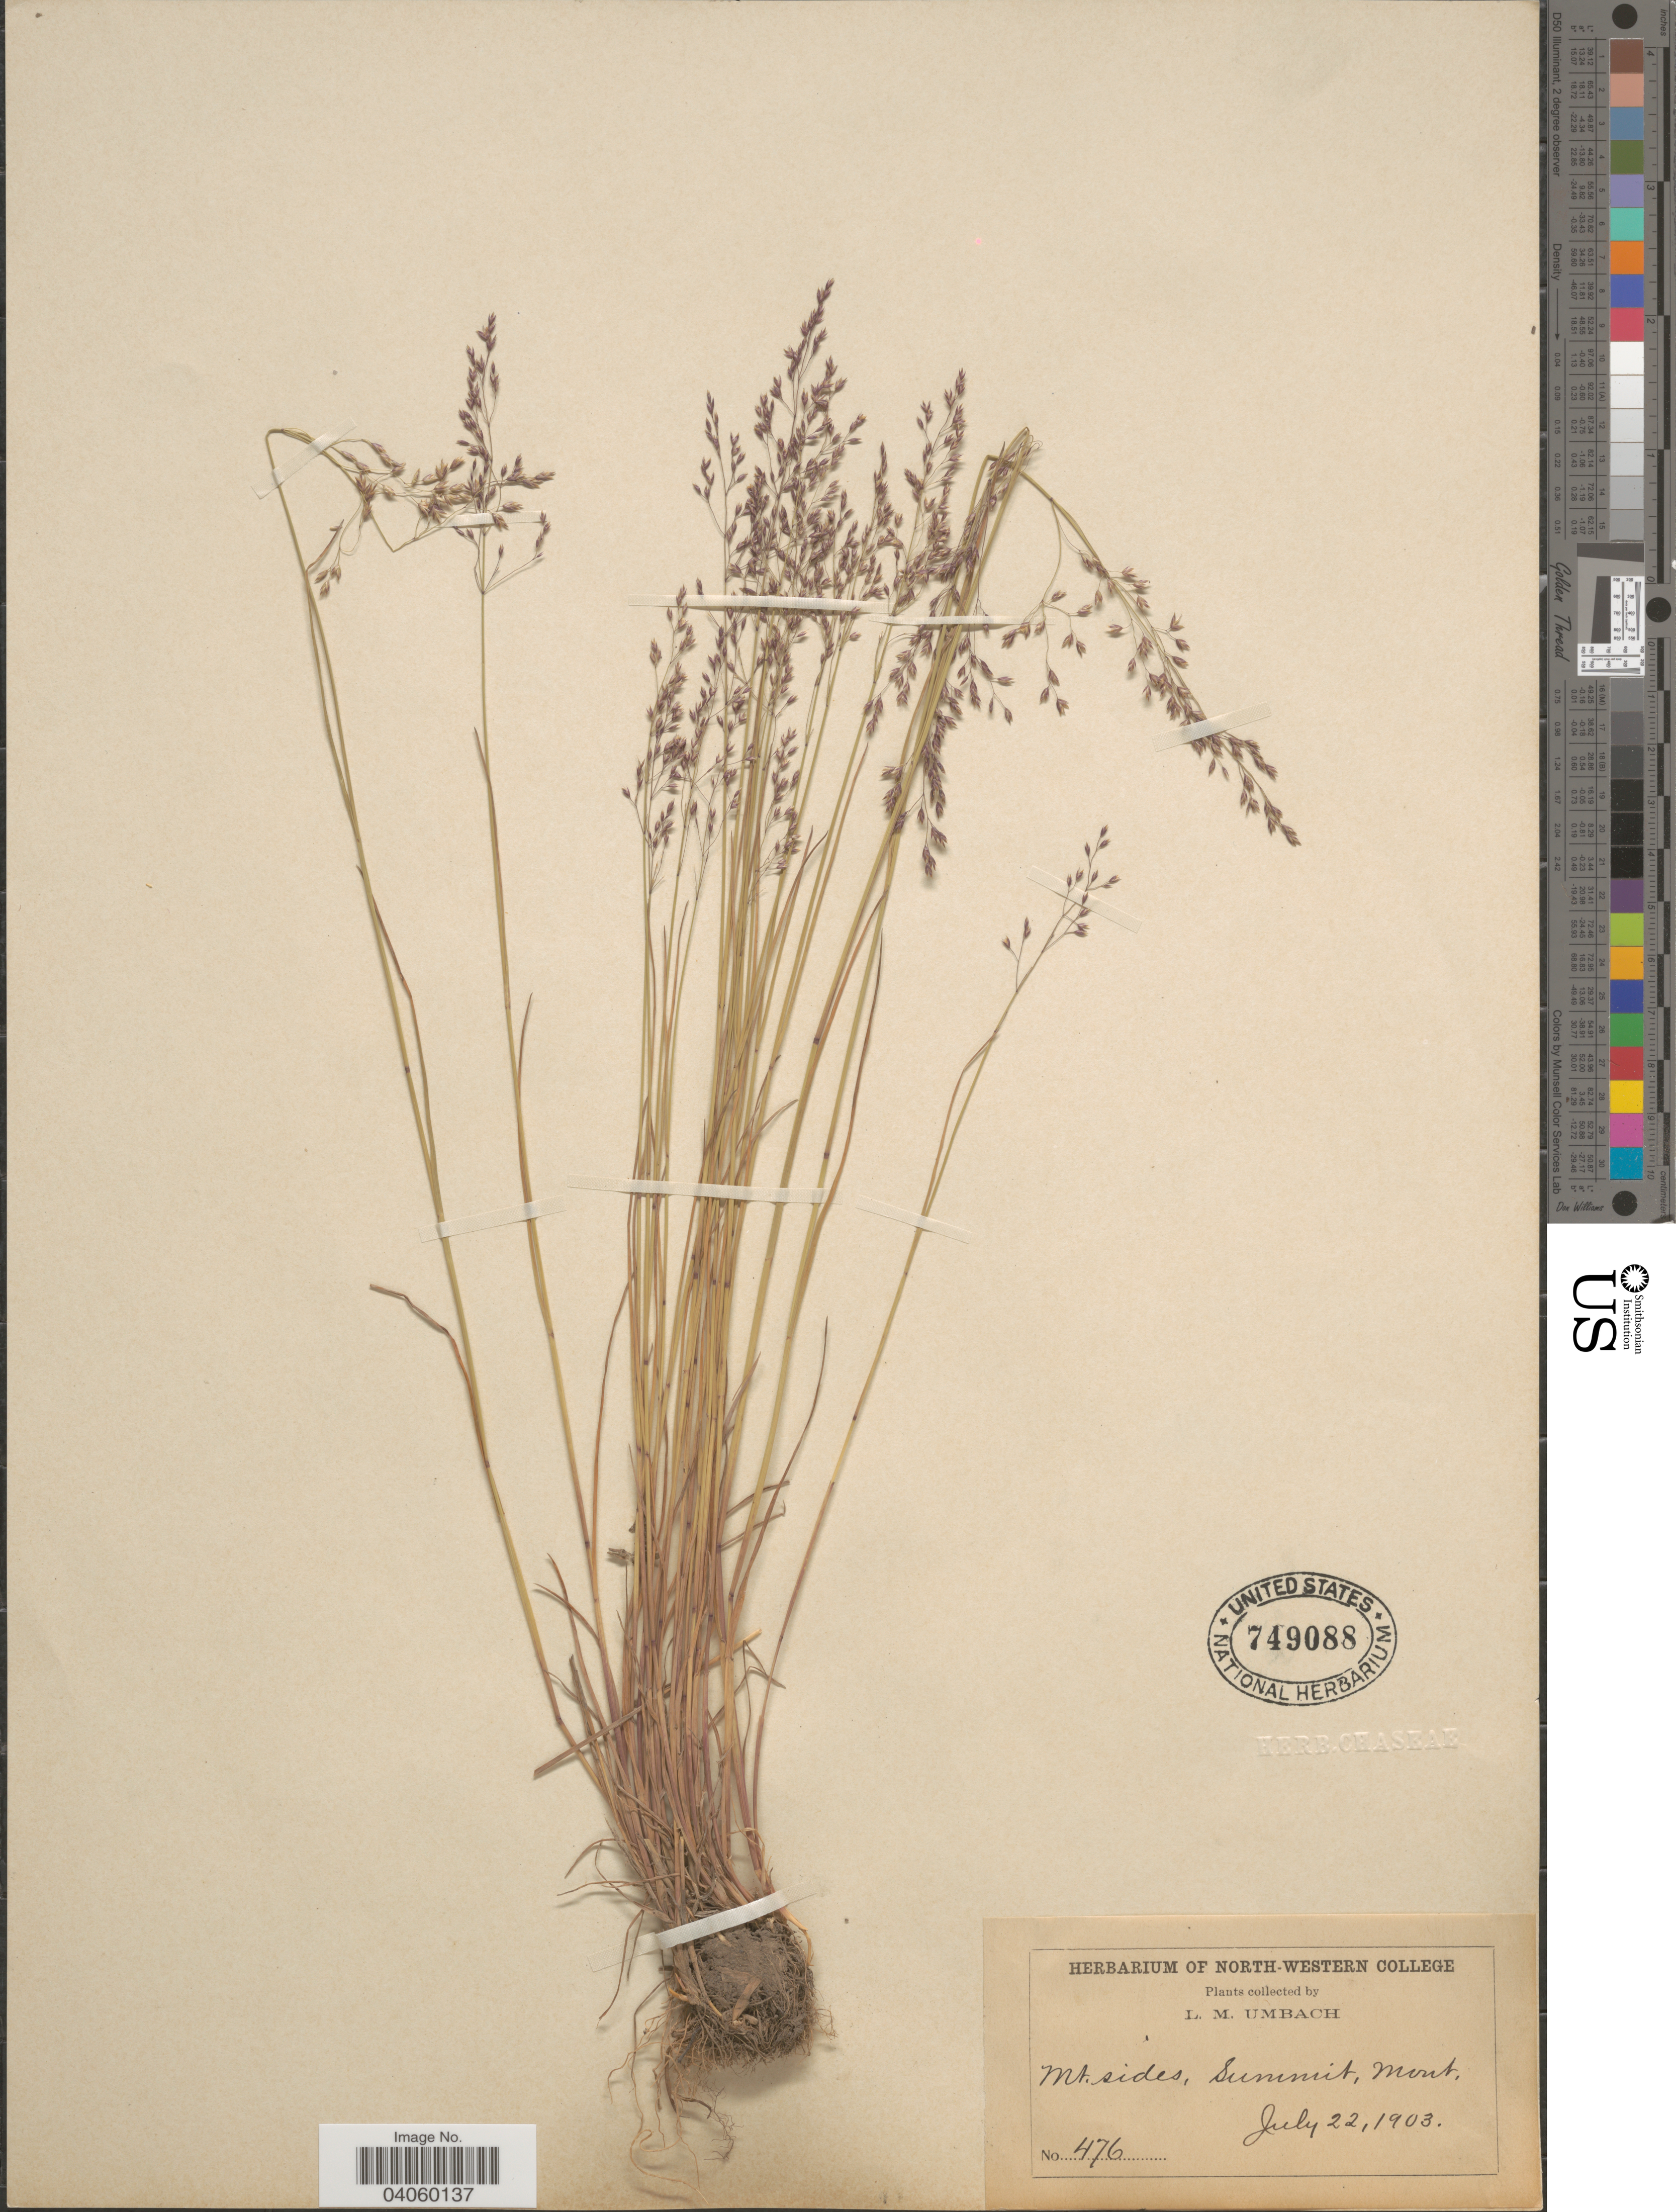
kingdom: Plantae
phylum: Tracheophyta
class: Liliopsida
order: Poales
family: Poaceae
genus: Poa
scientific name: Poa interior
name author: Rydb.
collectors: L. M. Umbach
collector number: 476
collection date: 1903-07-22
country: United States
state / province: Montana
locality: Mt.sides, Summit.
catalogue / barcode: US 749088